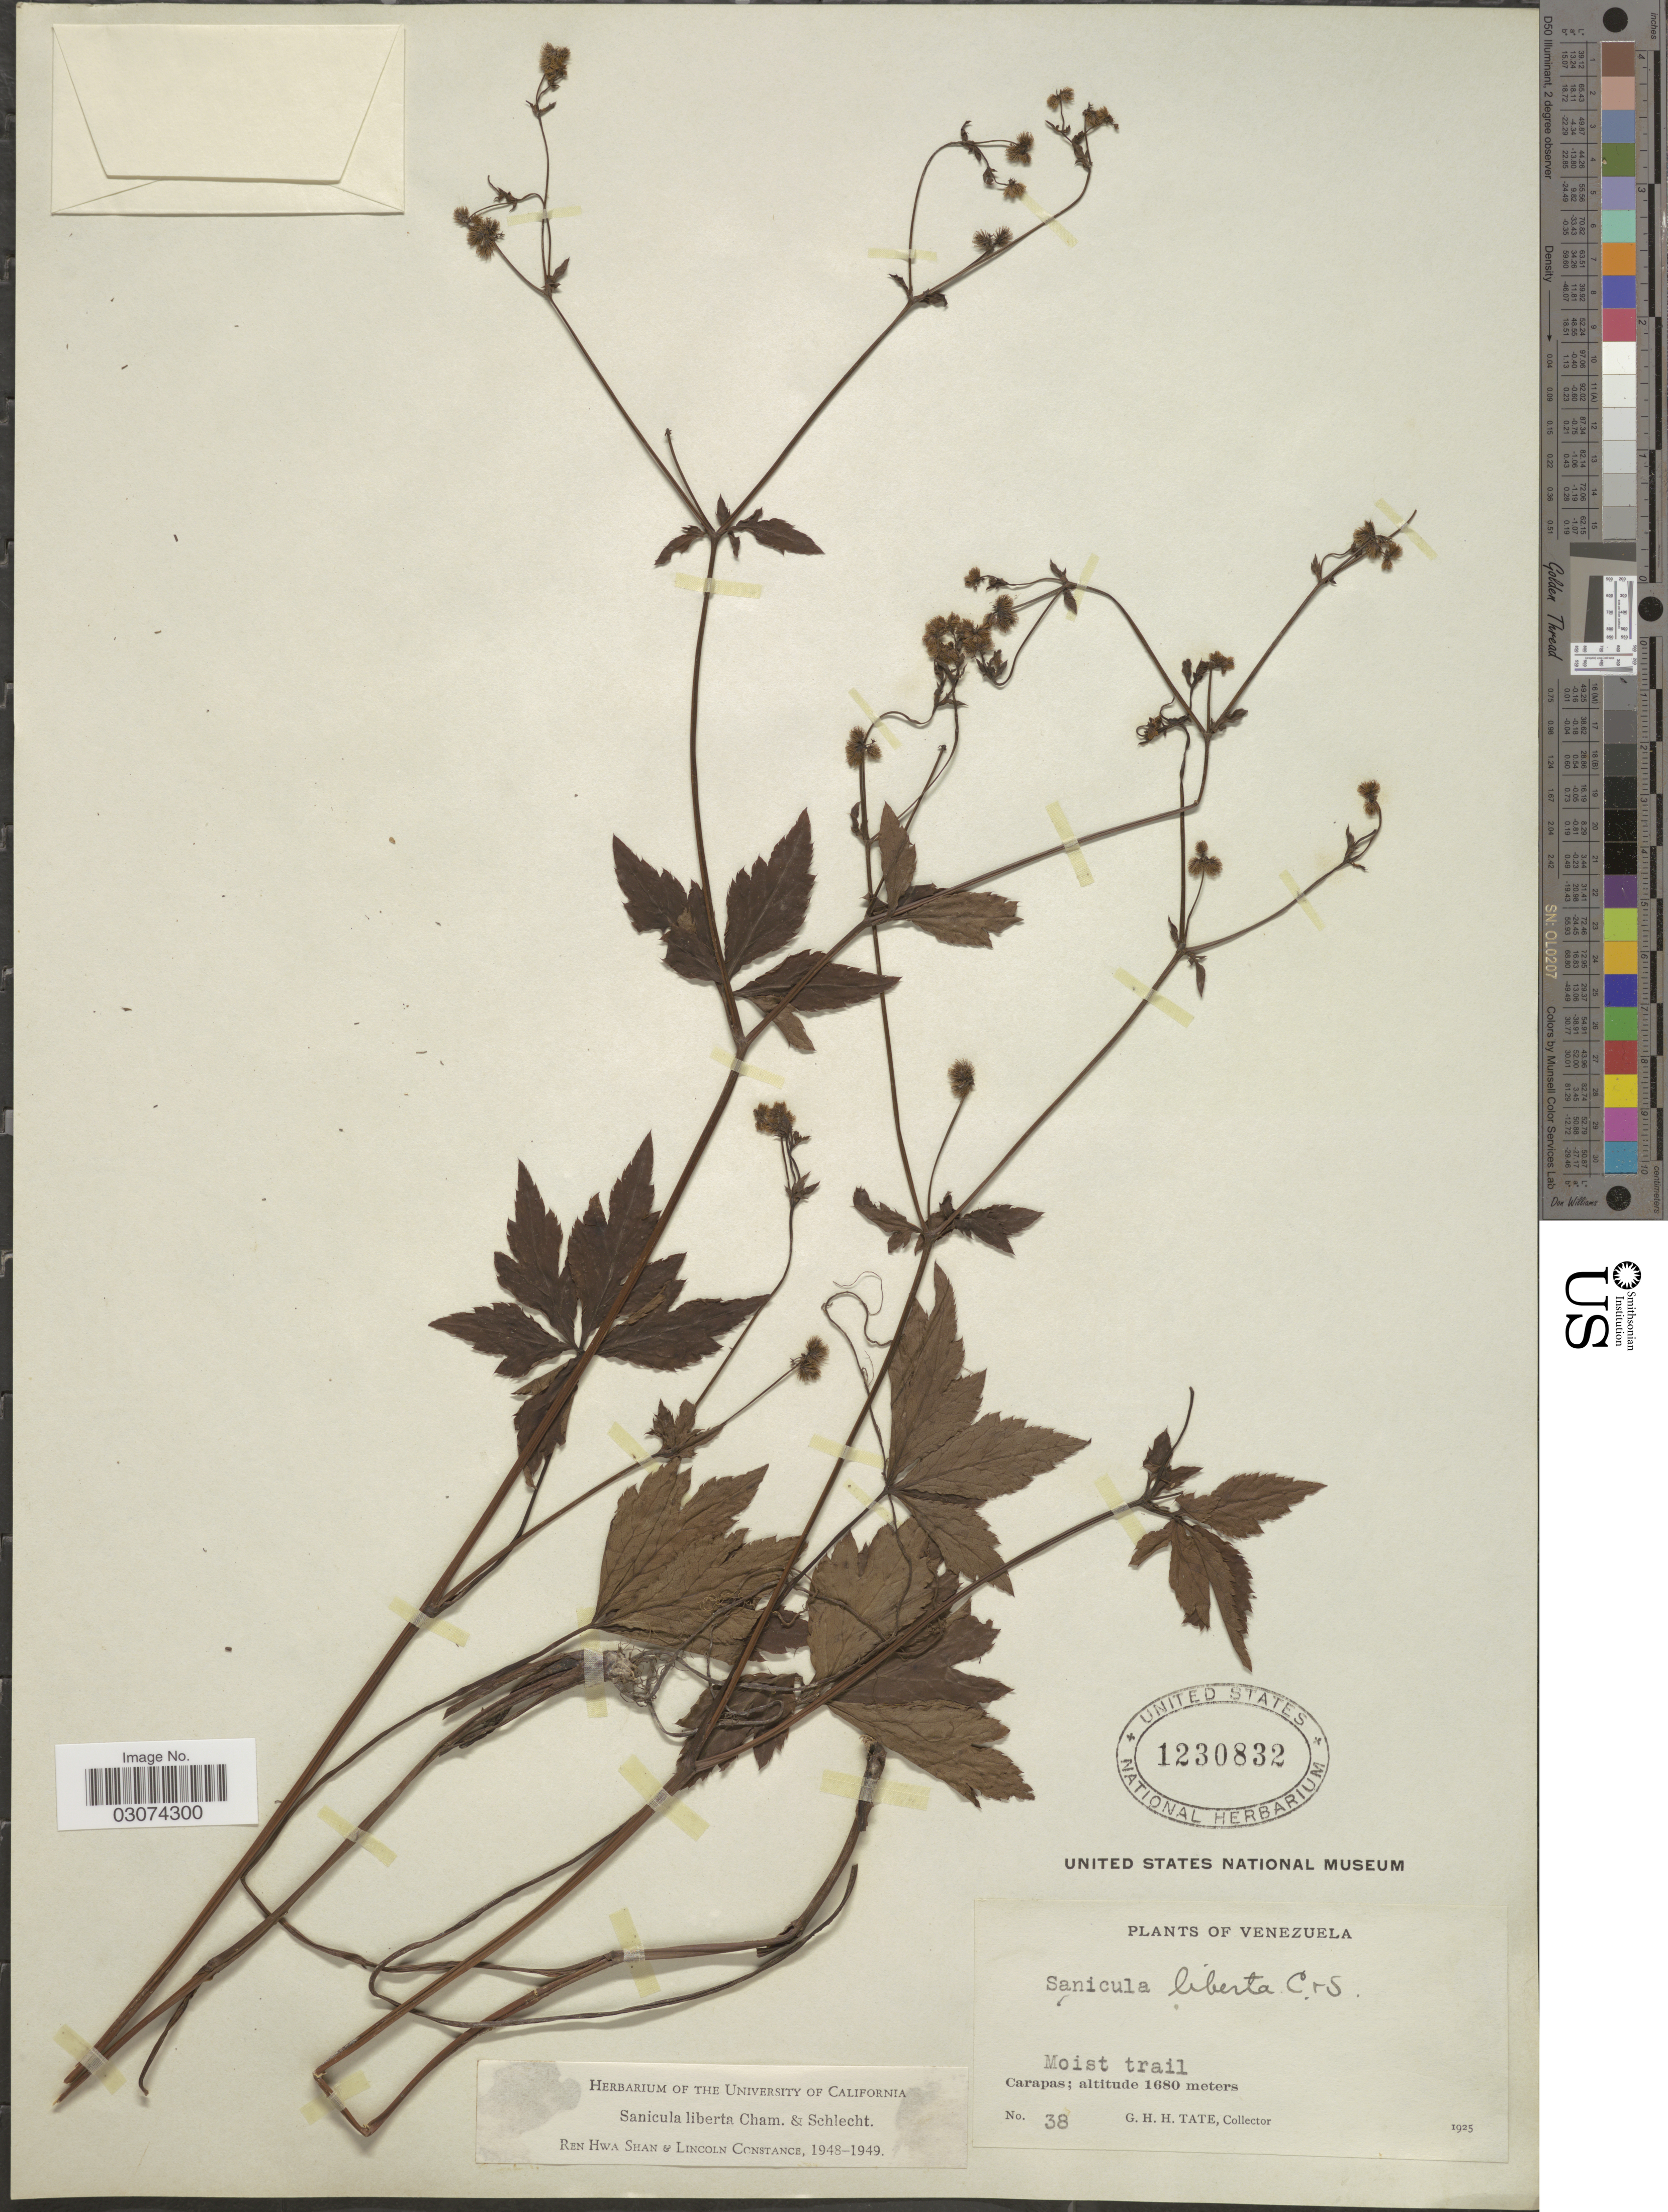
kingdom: Plantae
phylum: Tracheophyta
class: Magnoliopsida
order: Apiales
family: Apiaceae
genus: Sanicula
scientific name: Sanicula liberta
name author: Cham. & Schltdl.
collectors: G. H. H.Tate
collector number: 38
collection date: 1925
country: Venezuela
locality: Carapas.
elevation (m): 1680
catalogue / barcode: US 1230832